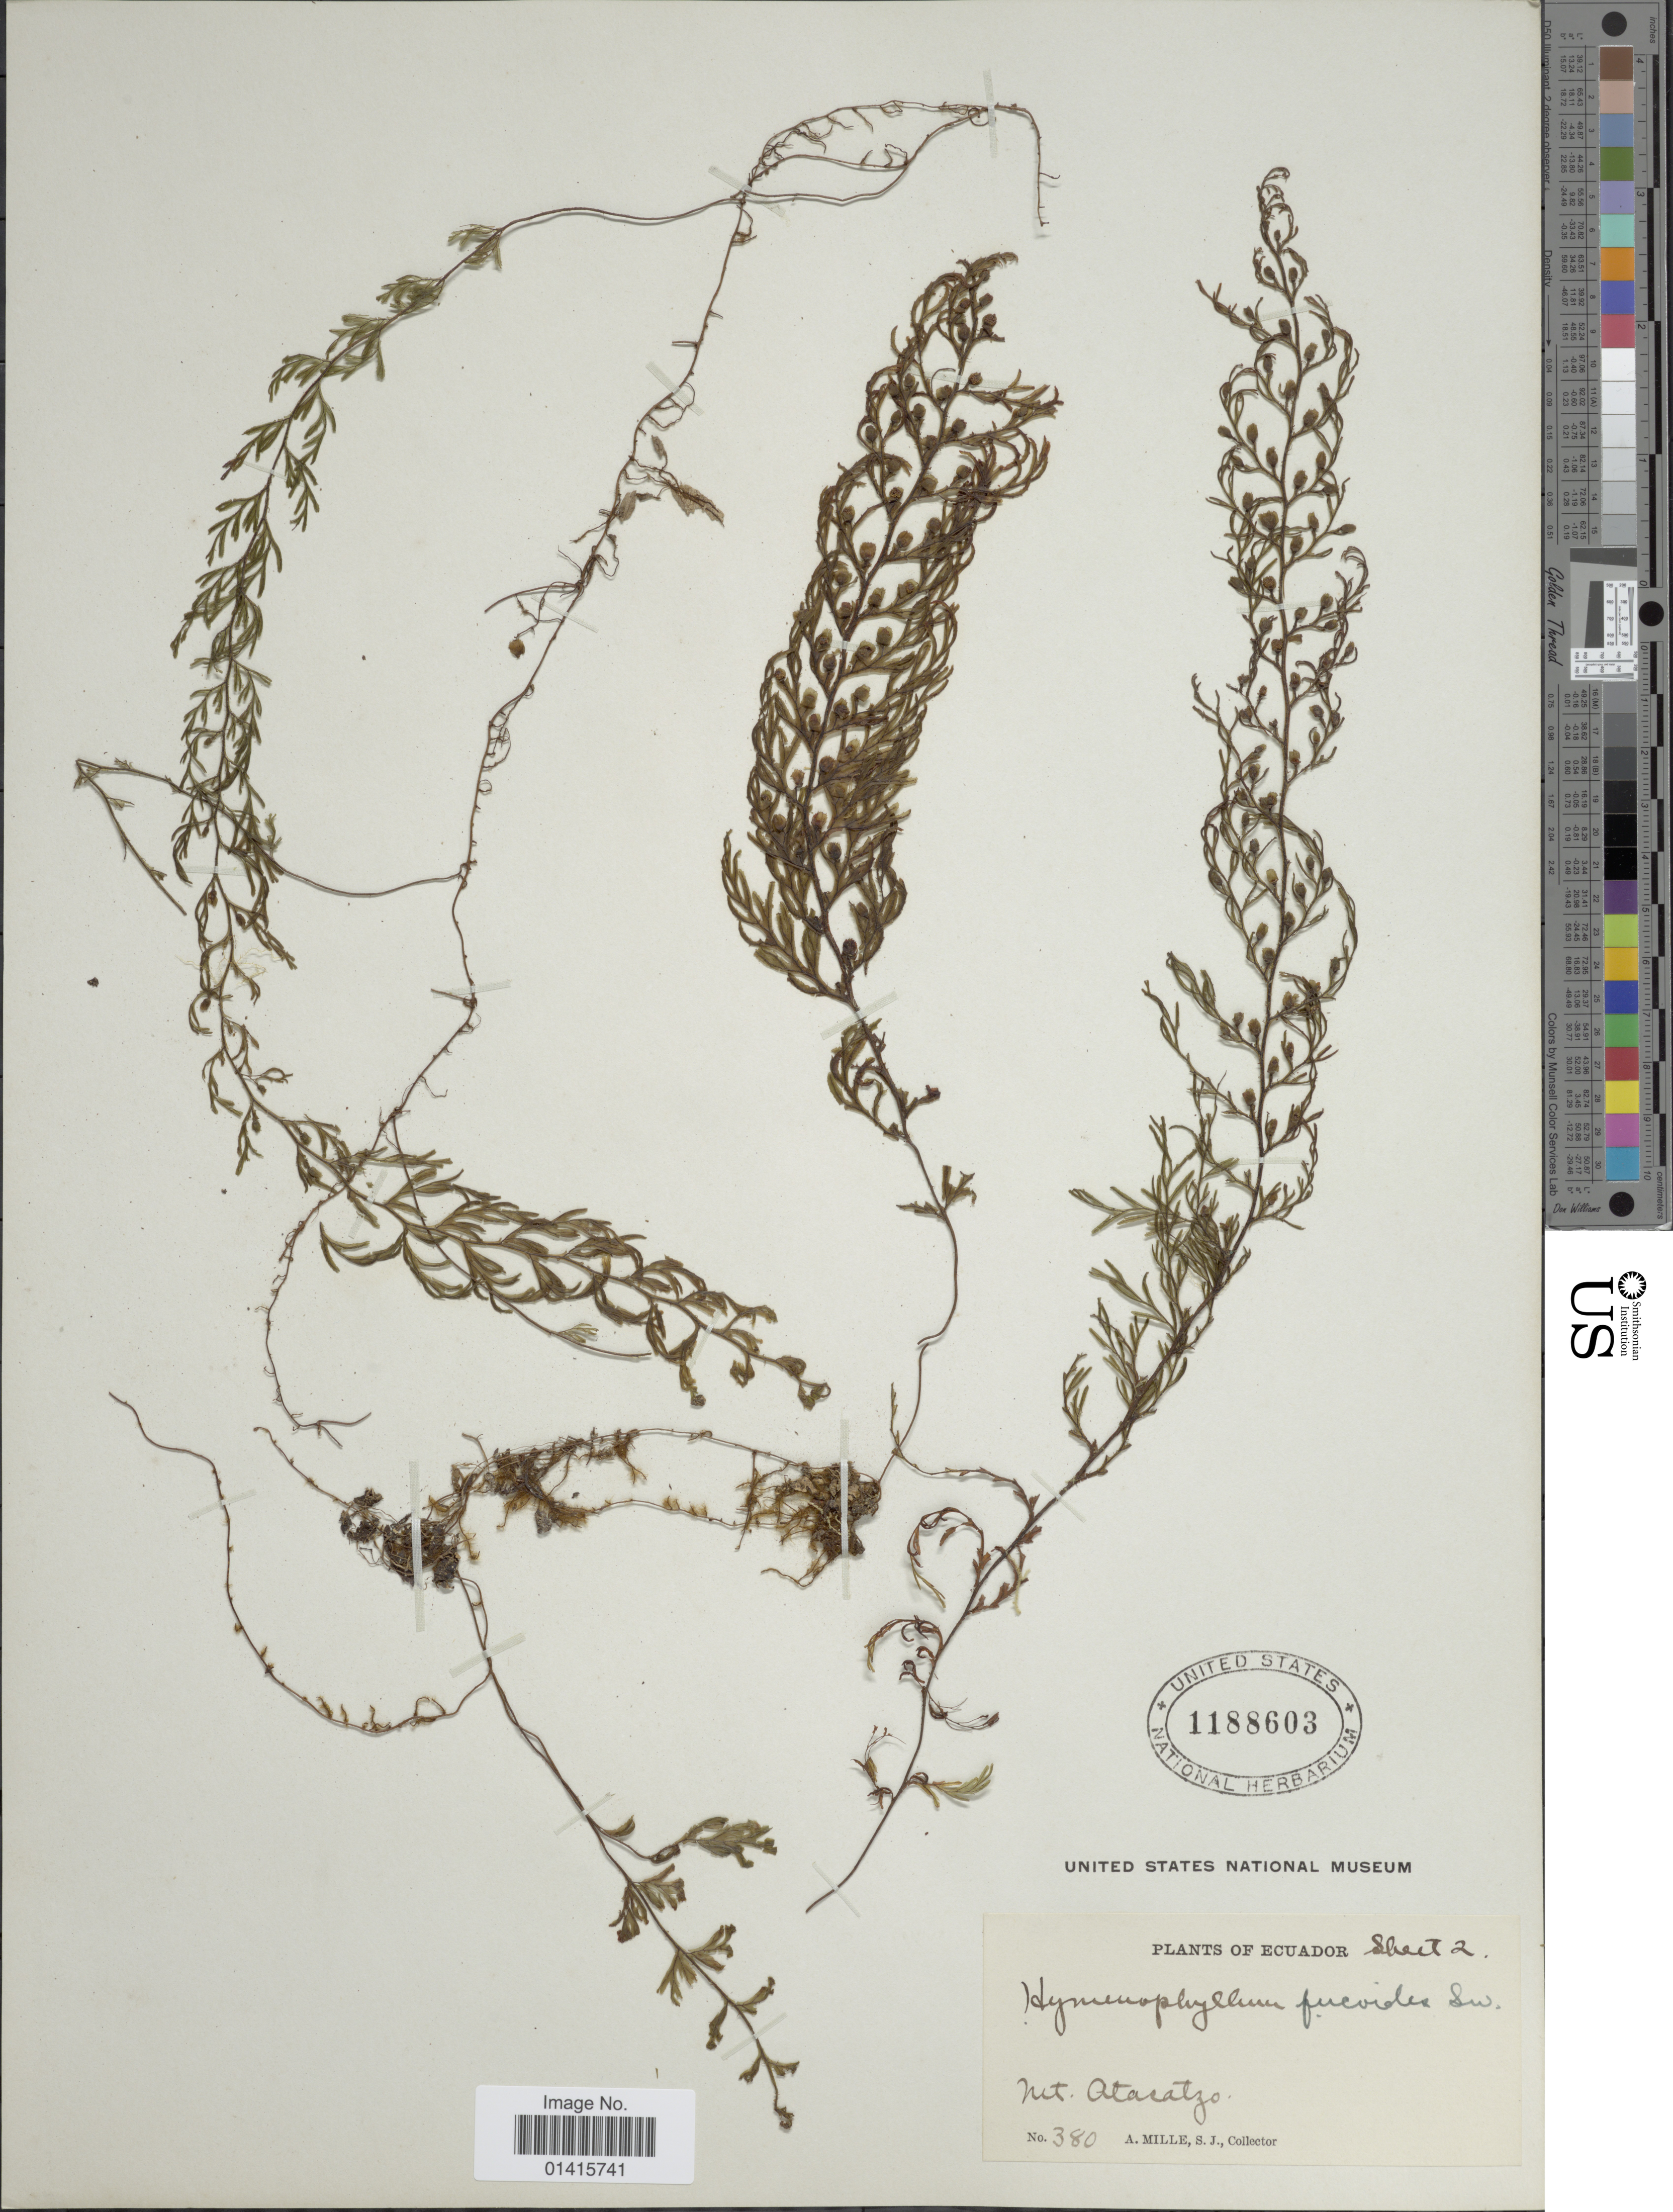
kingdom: Plantae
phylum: Tracheophyta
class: Polypodiopsida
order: Hymenophyllales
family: Hymenophyllaceae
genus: Hymenophyllum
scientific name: Hymenophyllum cristatum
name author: Hook. & Grev.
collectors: A. Mille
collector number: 380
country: Ecuador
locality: Mt. Atacatzo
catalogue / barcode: US 1188603